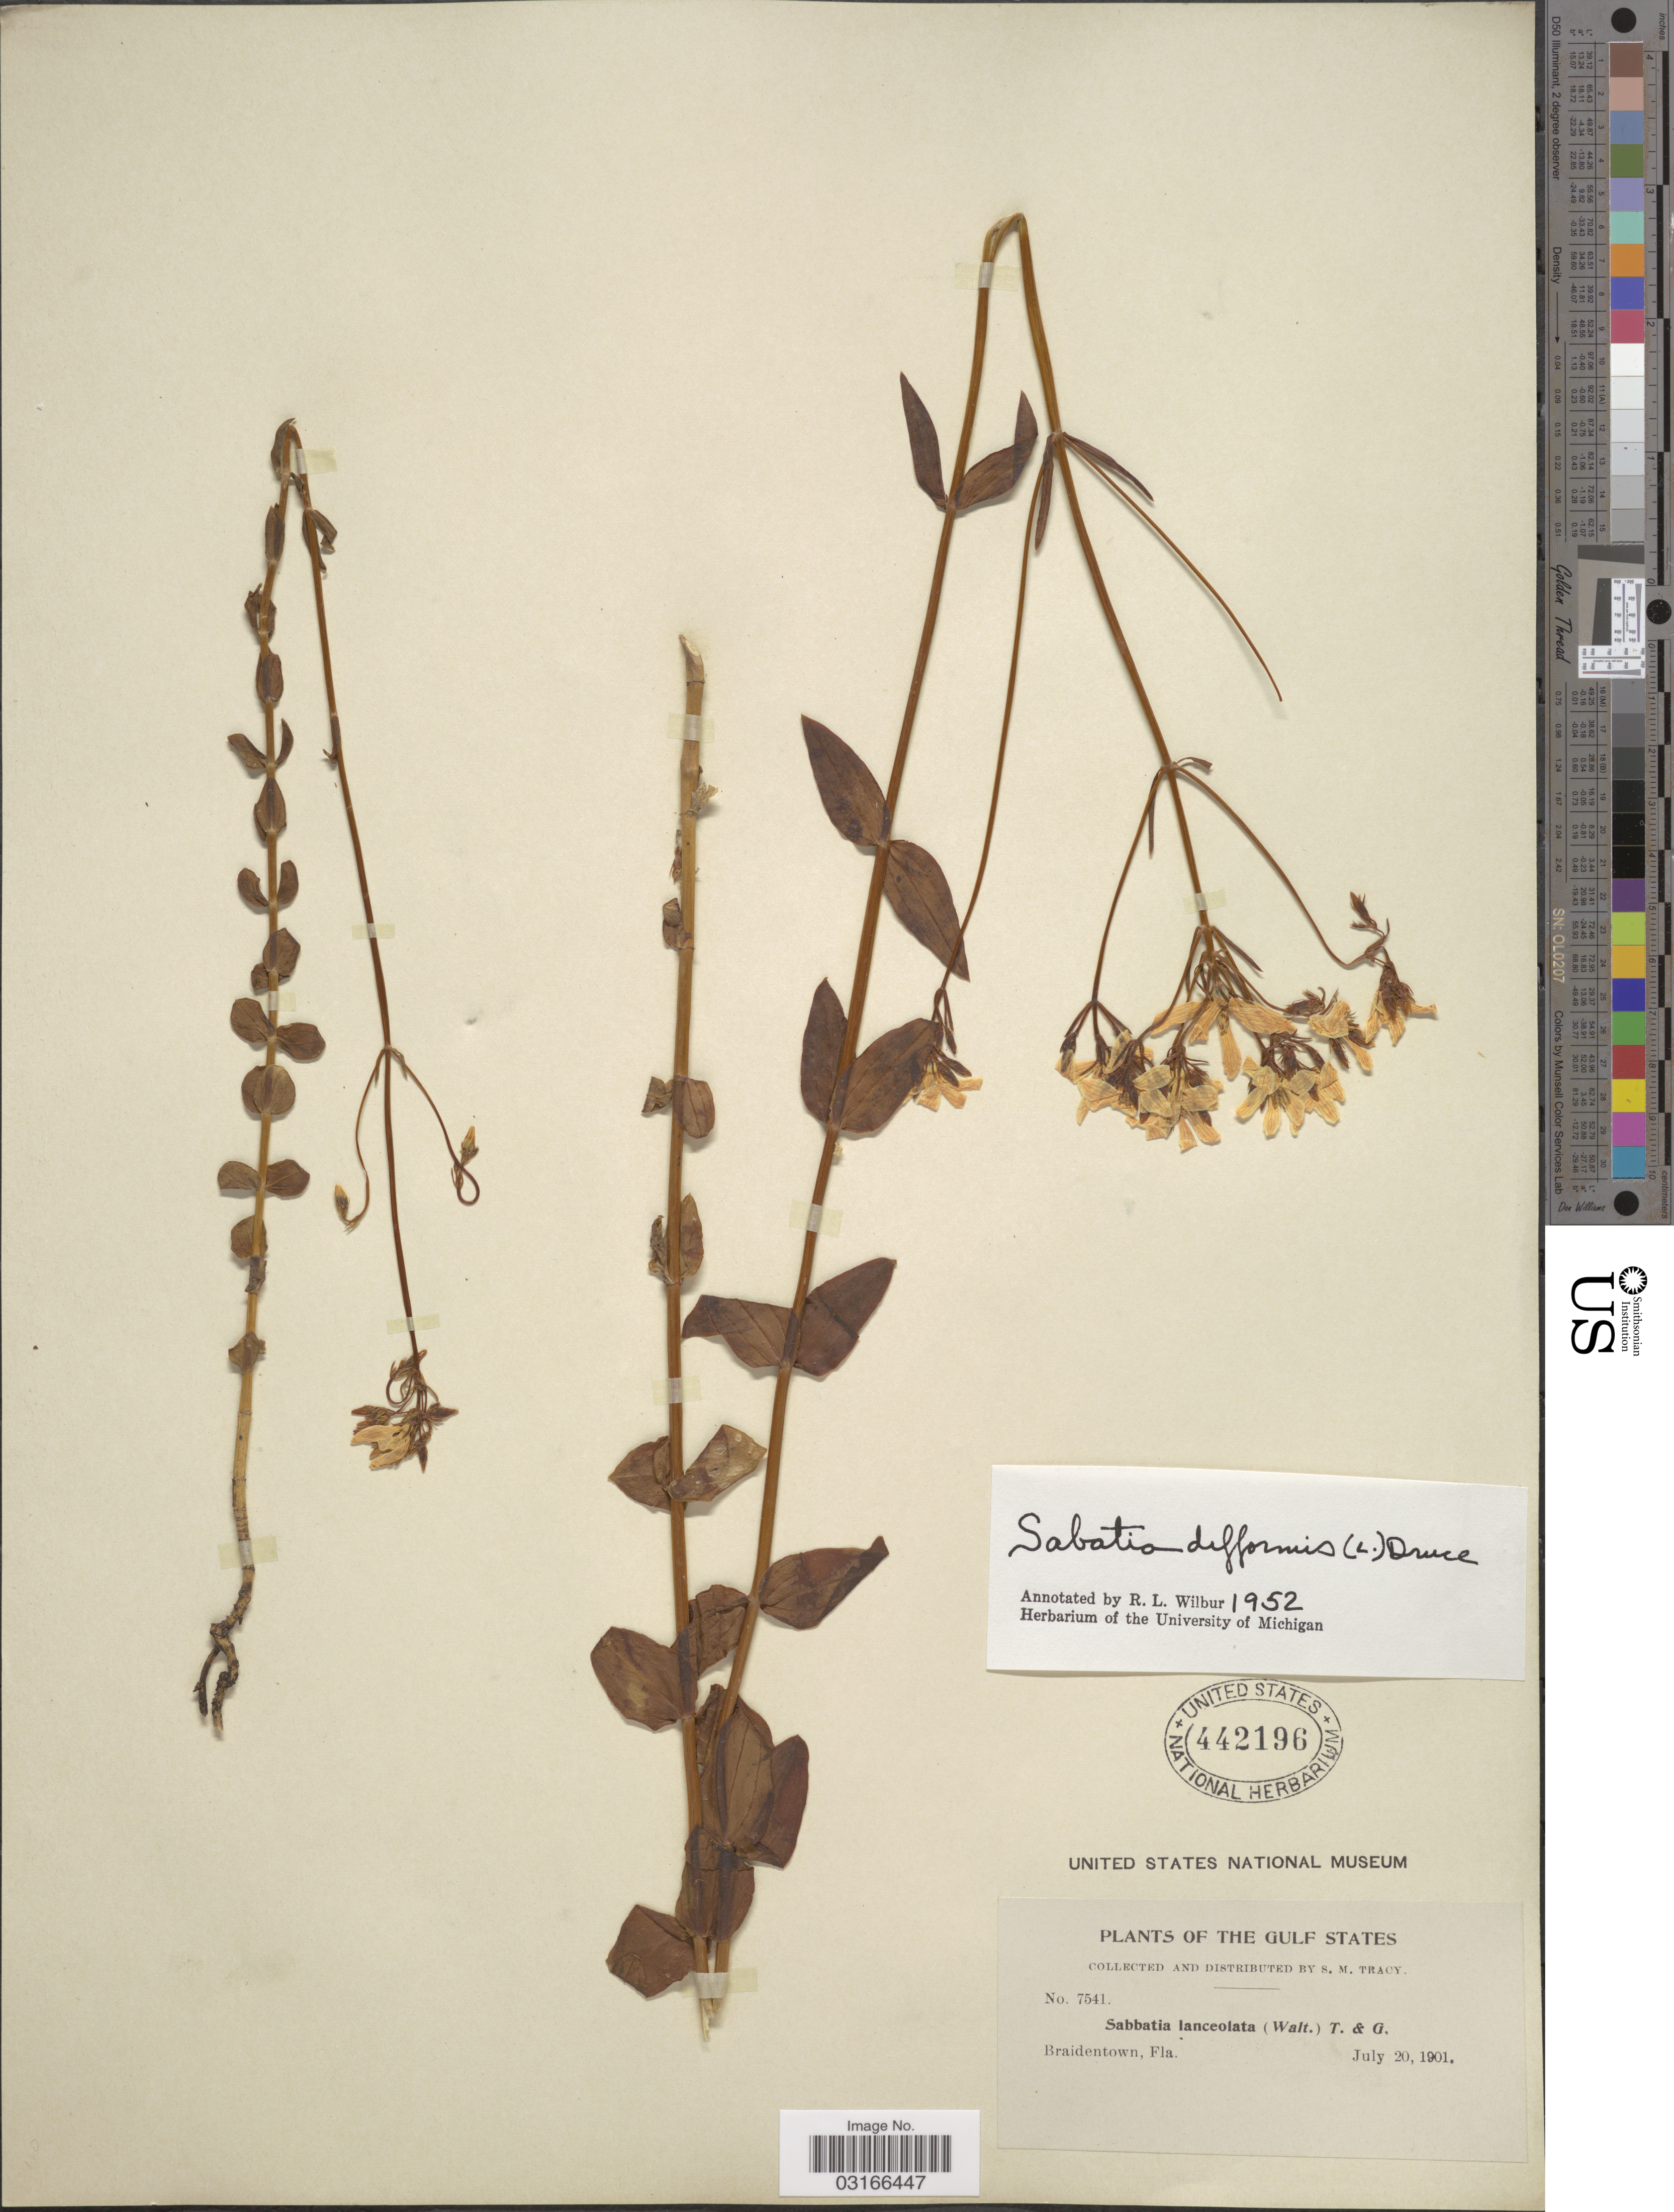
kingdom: Plantae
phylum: Tracheophyta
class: Magnoliopsida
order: Gentianales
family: Gentianaceae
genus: Sabatia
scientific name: Sabatia difformis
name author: (L.) Druce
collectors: S. M. Tracy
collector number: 7541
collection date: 1901-07-20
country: United States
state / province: Florida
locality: Gulf States. Braidentown, Fla.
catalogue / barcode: US 442196